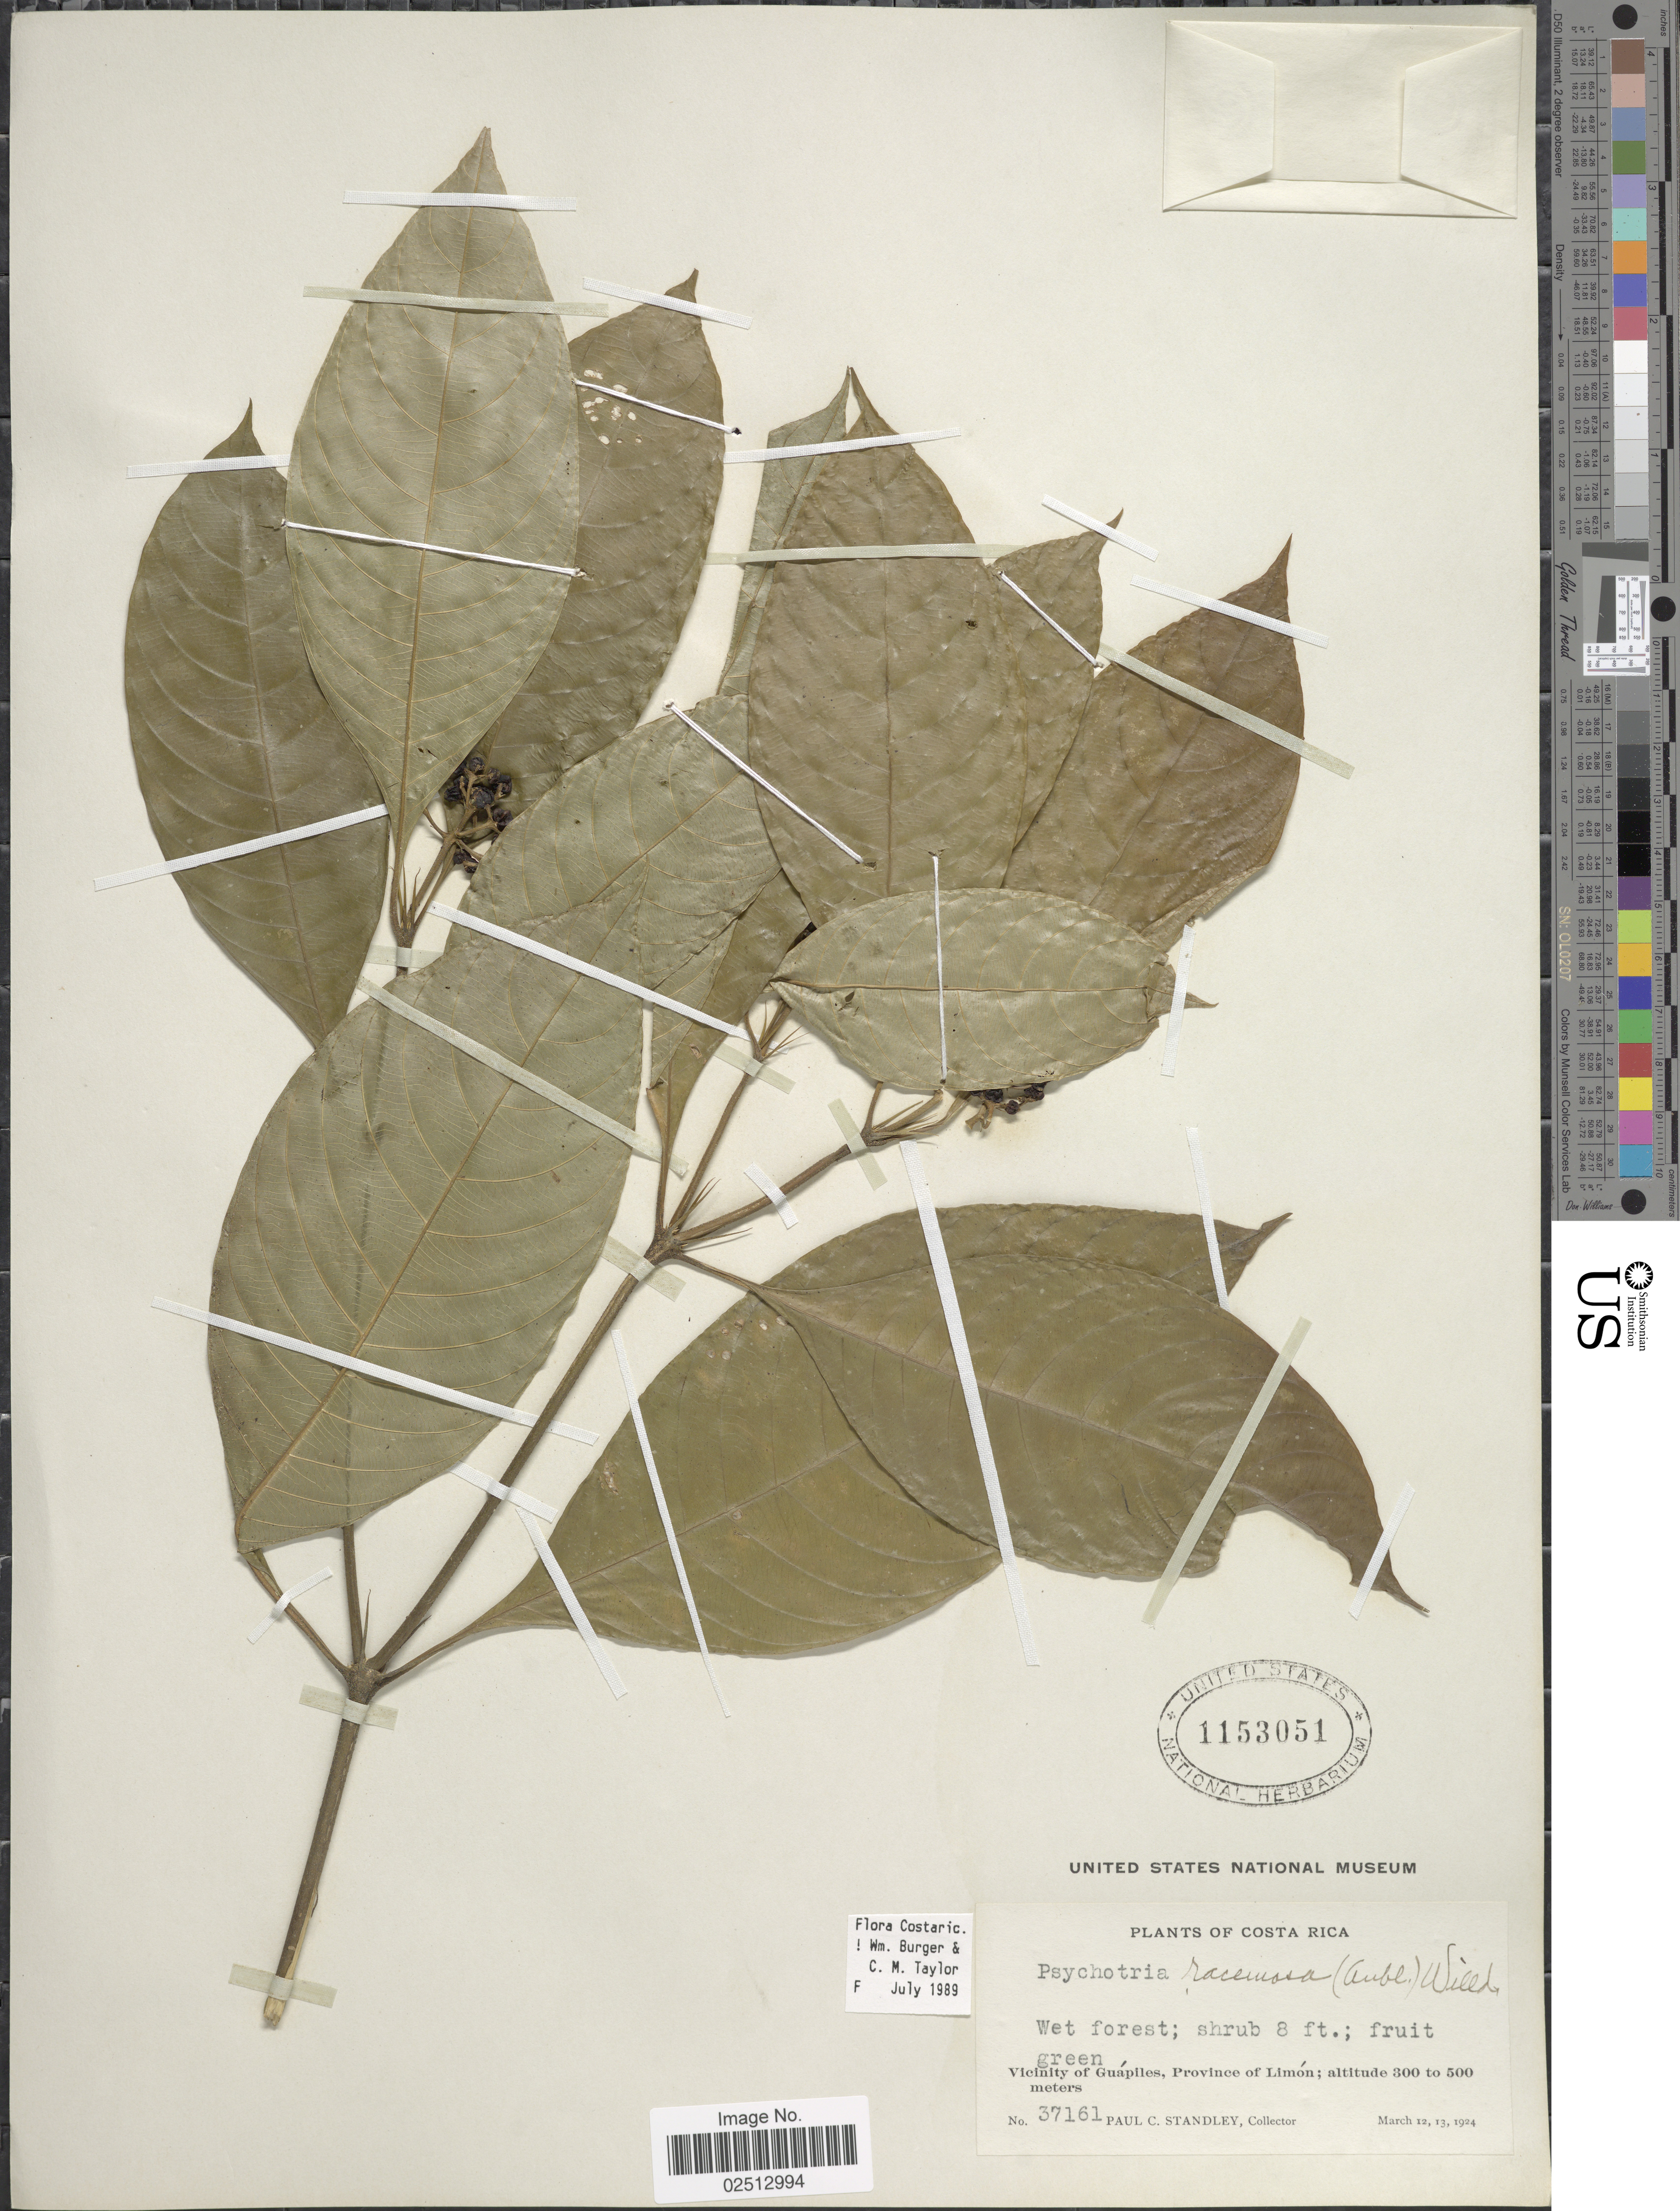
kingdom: Plantae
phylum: Tracheophyta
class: Magnoliopsida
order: Gentianales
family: Rubiaceae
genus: Psychotria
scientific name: Psychotria racemosa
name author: Rich.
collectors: P. C. Standley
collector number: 37161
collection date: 1924-03-12/1924-03-13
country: Costa Rica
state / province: Limón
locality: Vicinity of Guapiles, Province of Limon.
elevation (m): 300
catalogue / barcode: US 1153051